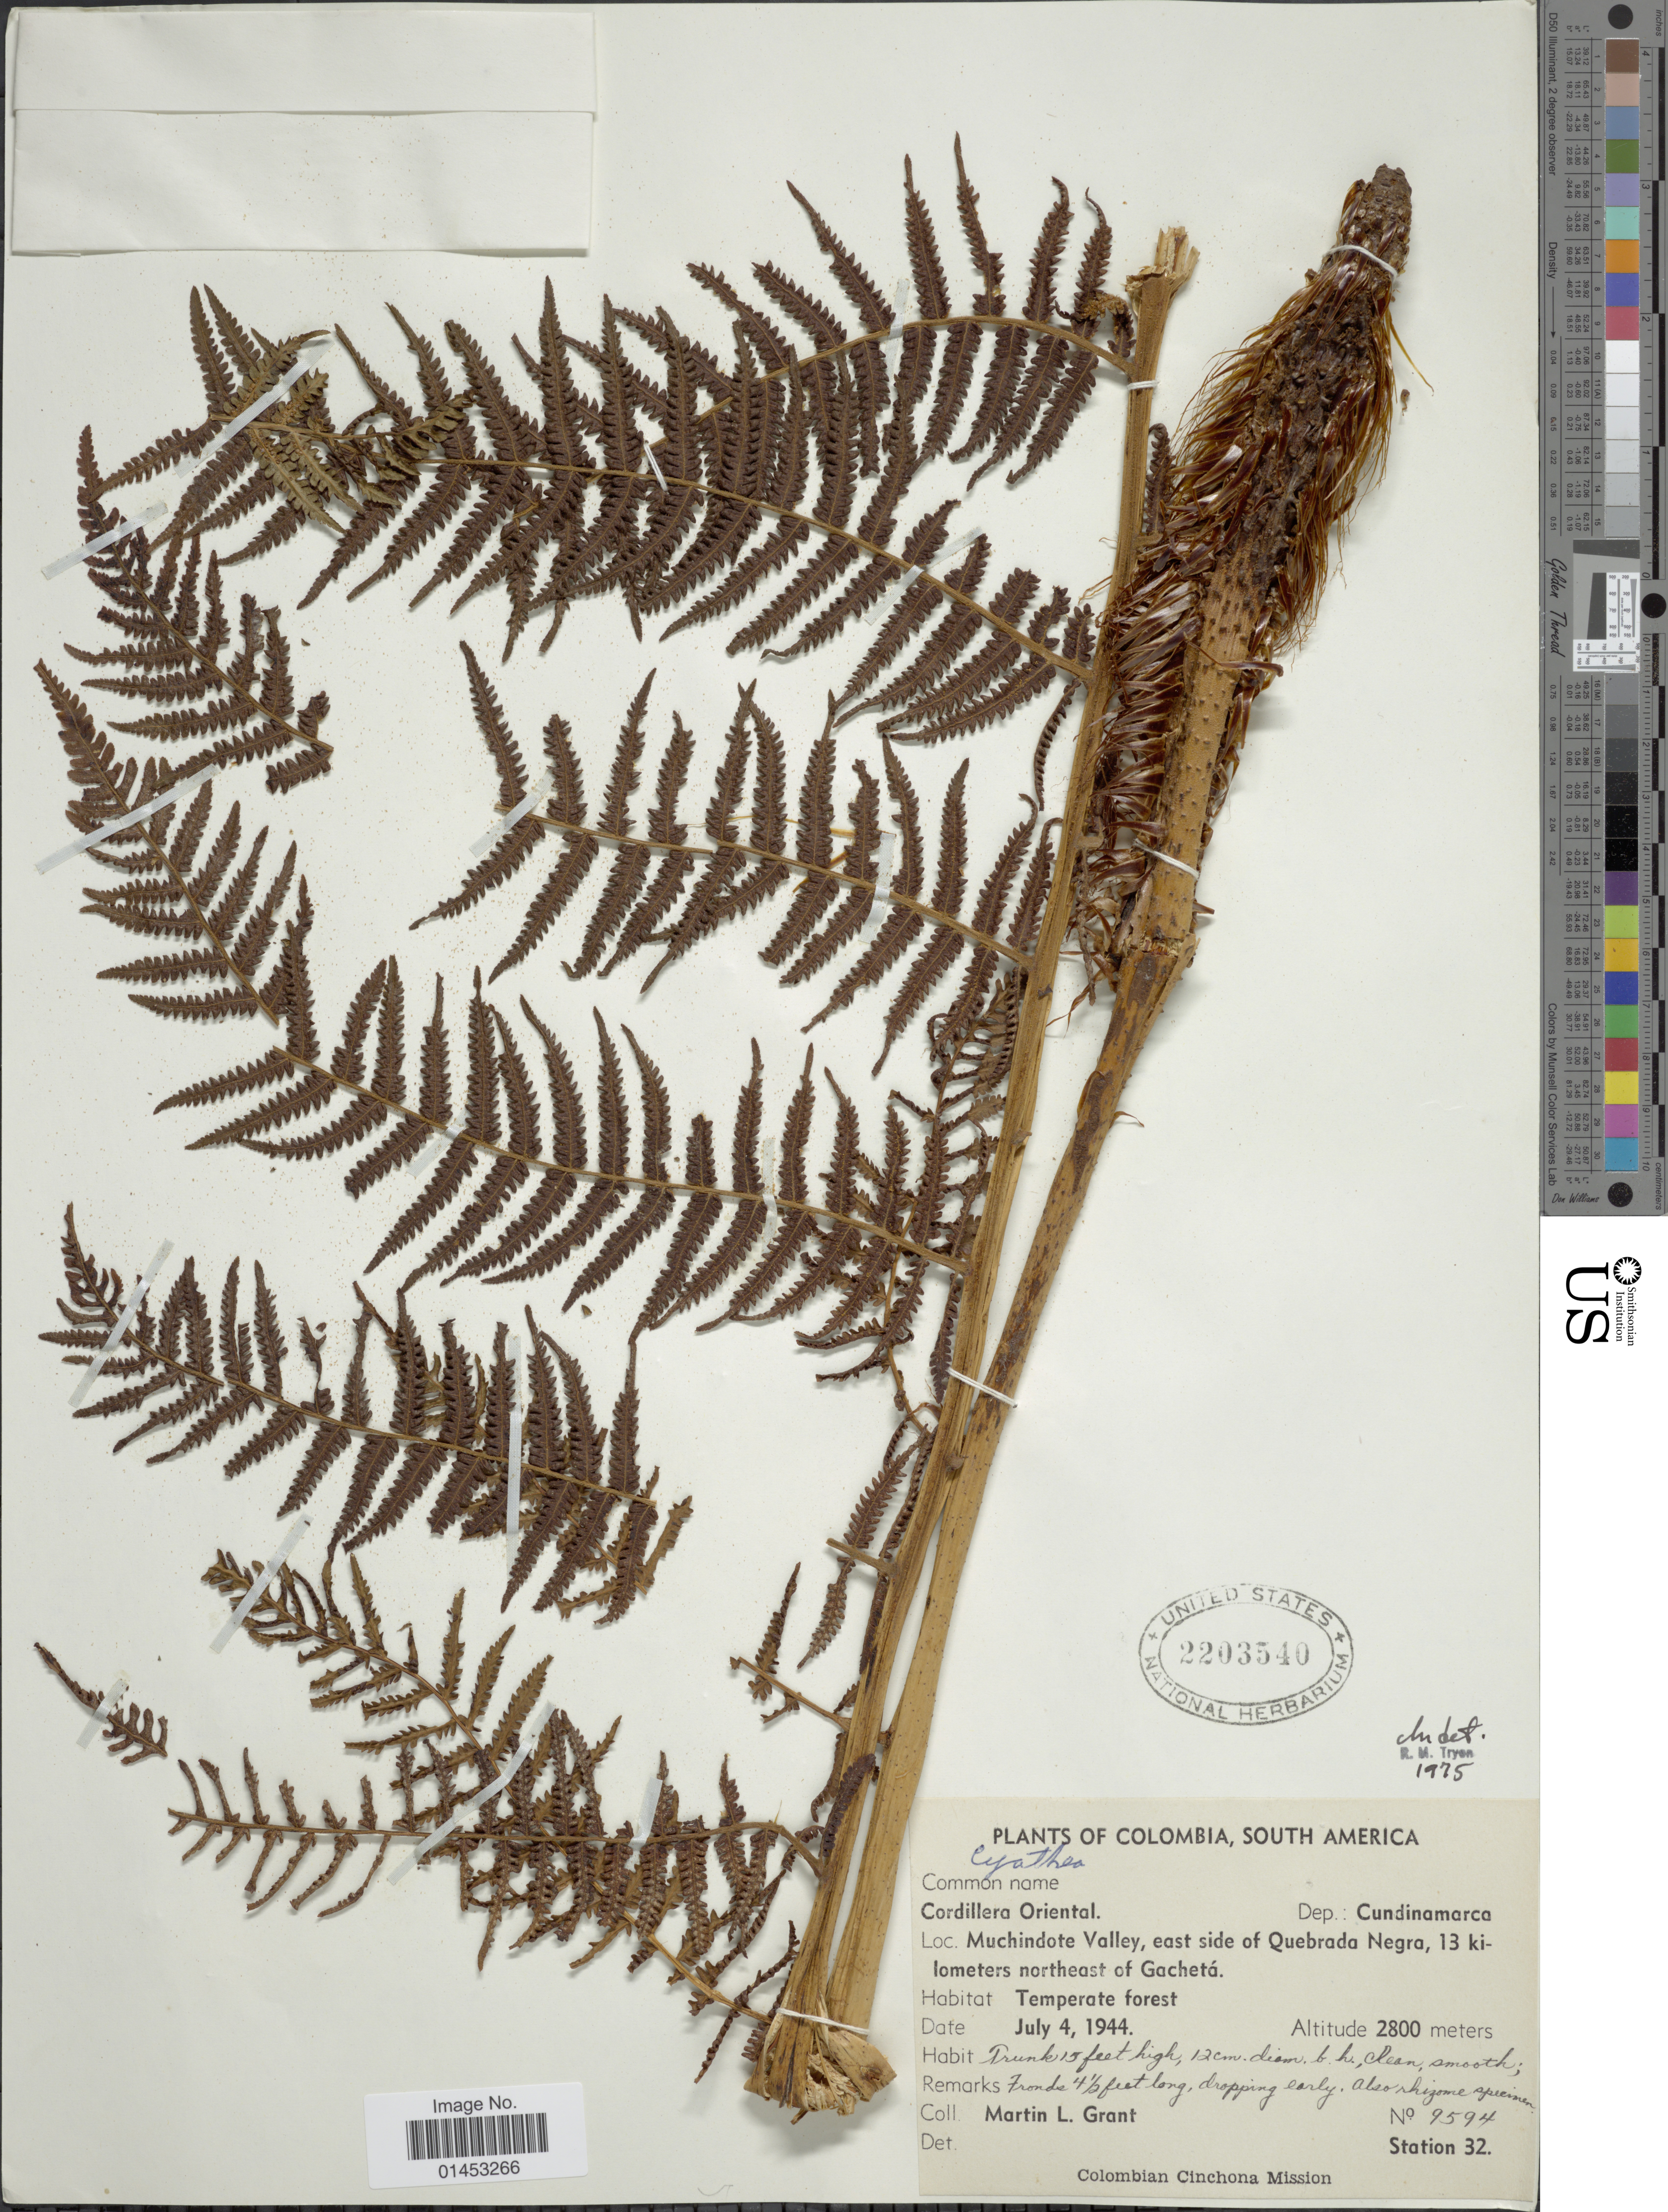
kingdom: Plantae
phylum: Tracheophyta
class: Polypodiopsida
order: Cyatheales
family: Cyatheaceae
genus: Cyathea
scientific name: Cyathea sp.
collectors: M. L. Grant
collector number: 9594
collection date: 1944-07-04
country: Colombia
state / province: Cundinamarca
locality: Cordillera oriental, Dep. Cundinamarca, Muchindote valley, east side of Quebrada Negra, 13 kilometers northeast of Gachetá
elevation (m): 2800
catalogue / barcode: US 2203540